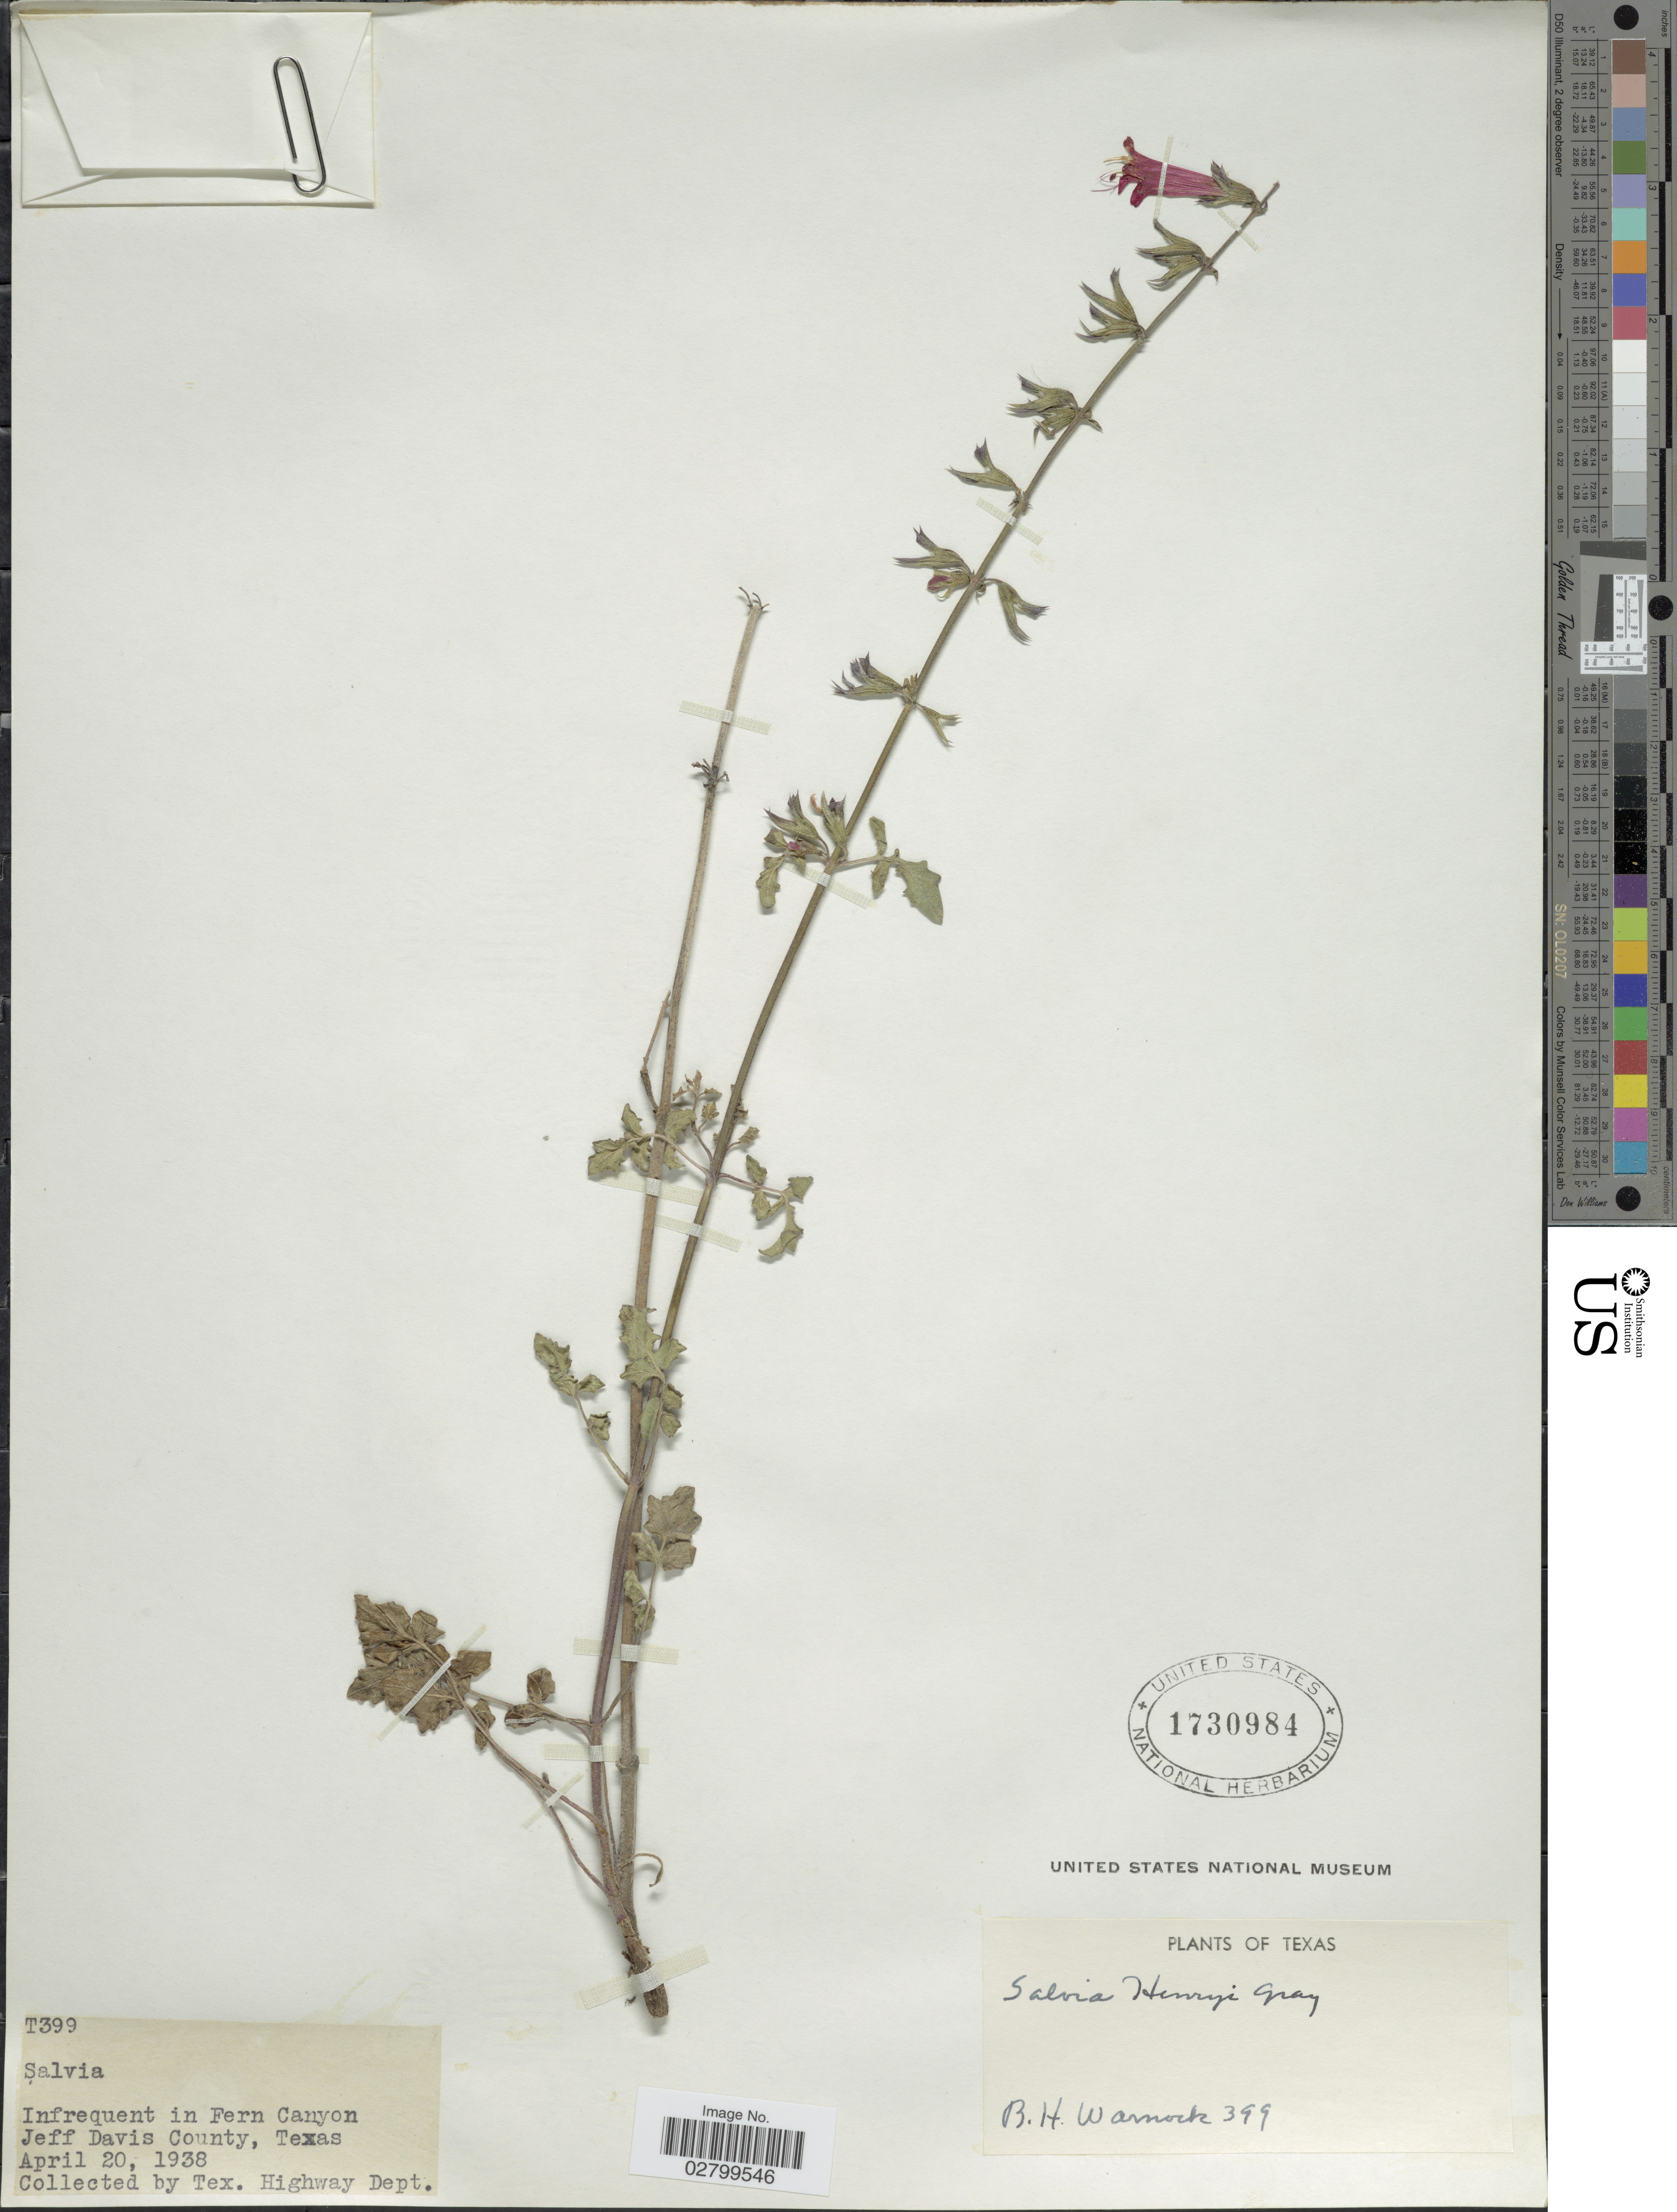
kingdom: Plantae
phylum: Tracheophyta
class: Magnoliopsida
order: Lamiales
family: Lamiaceae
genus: Salvia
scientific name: Salvia henryi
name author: A. Gray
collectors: B. H. Warnock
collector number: T399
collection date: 1938-04-20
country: United States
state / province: Texas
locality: Infrequent in Fern Canyon. Jeff Davis County.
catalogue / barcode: US 1730984